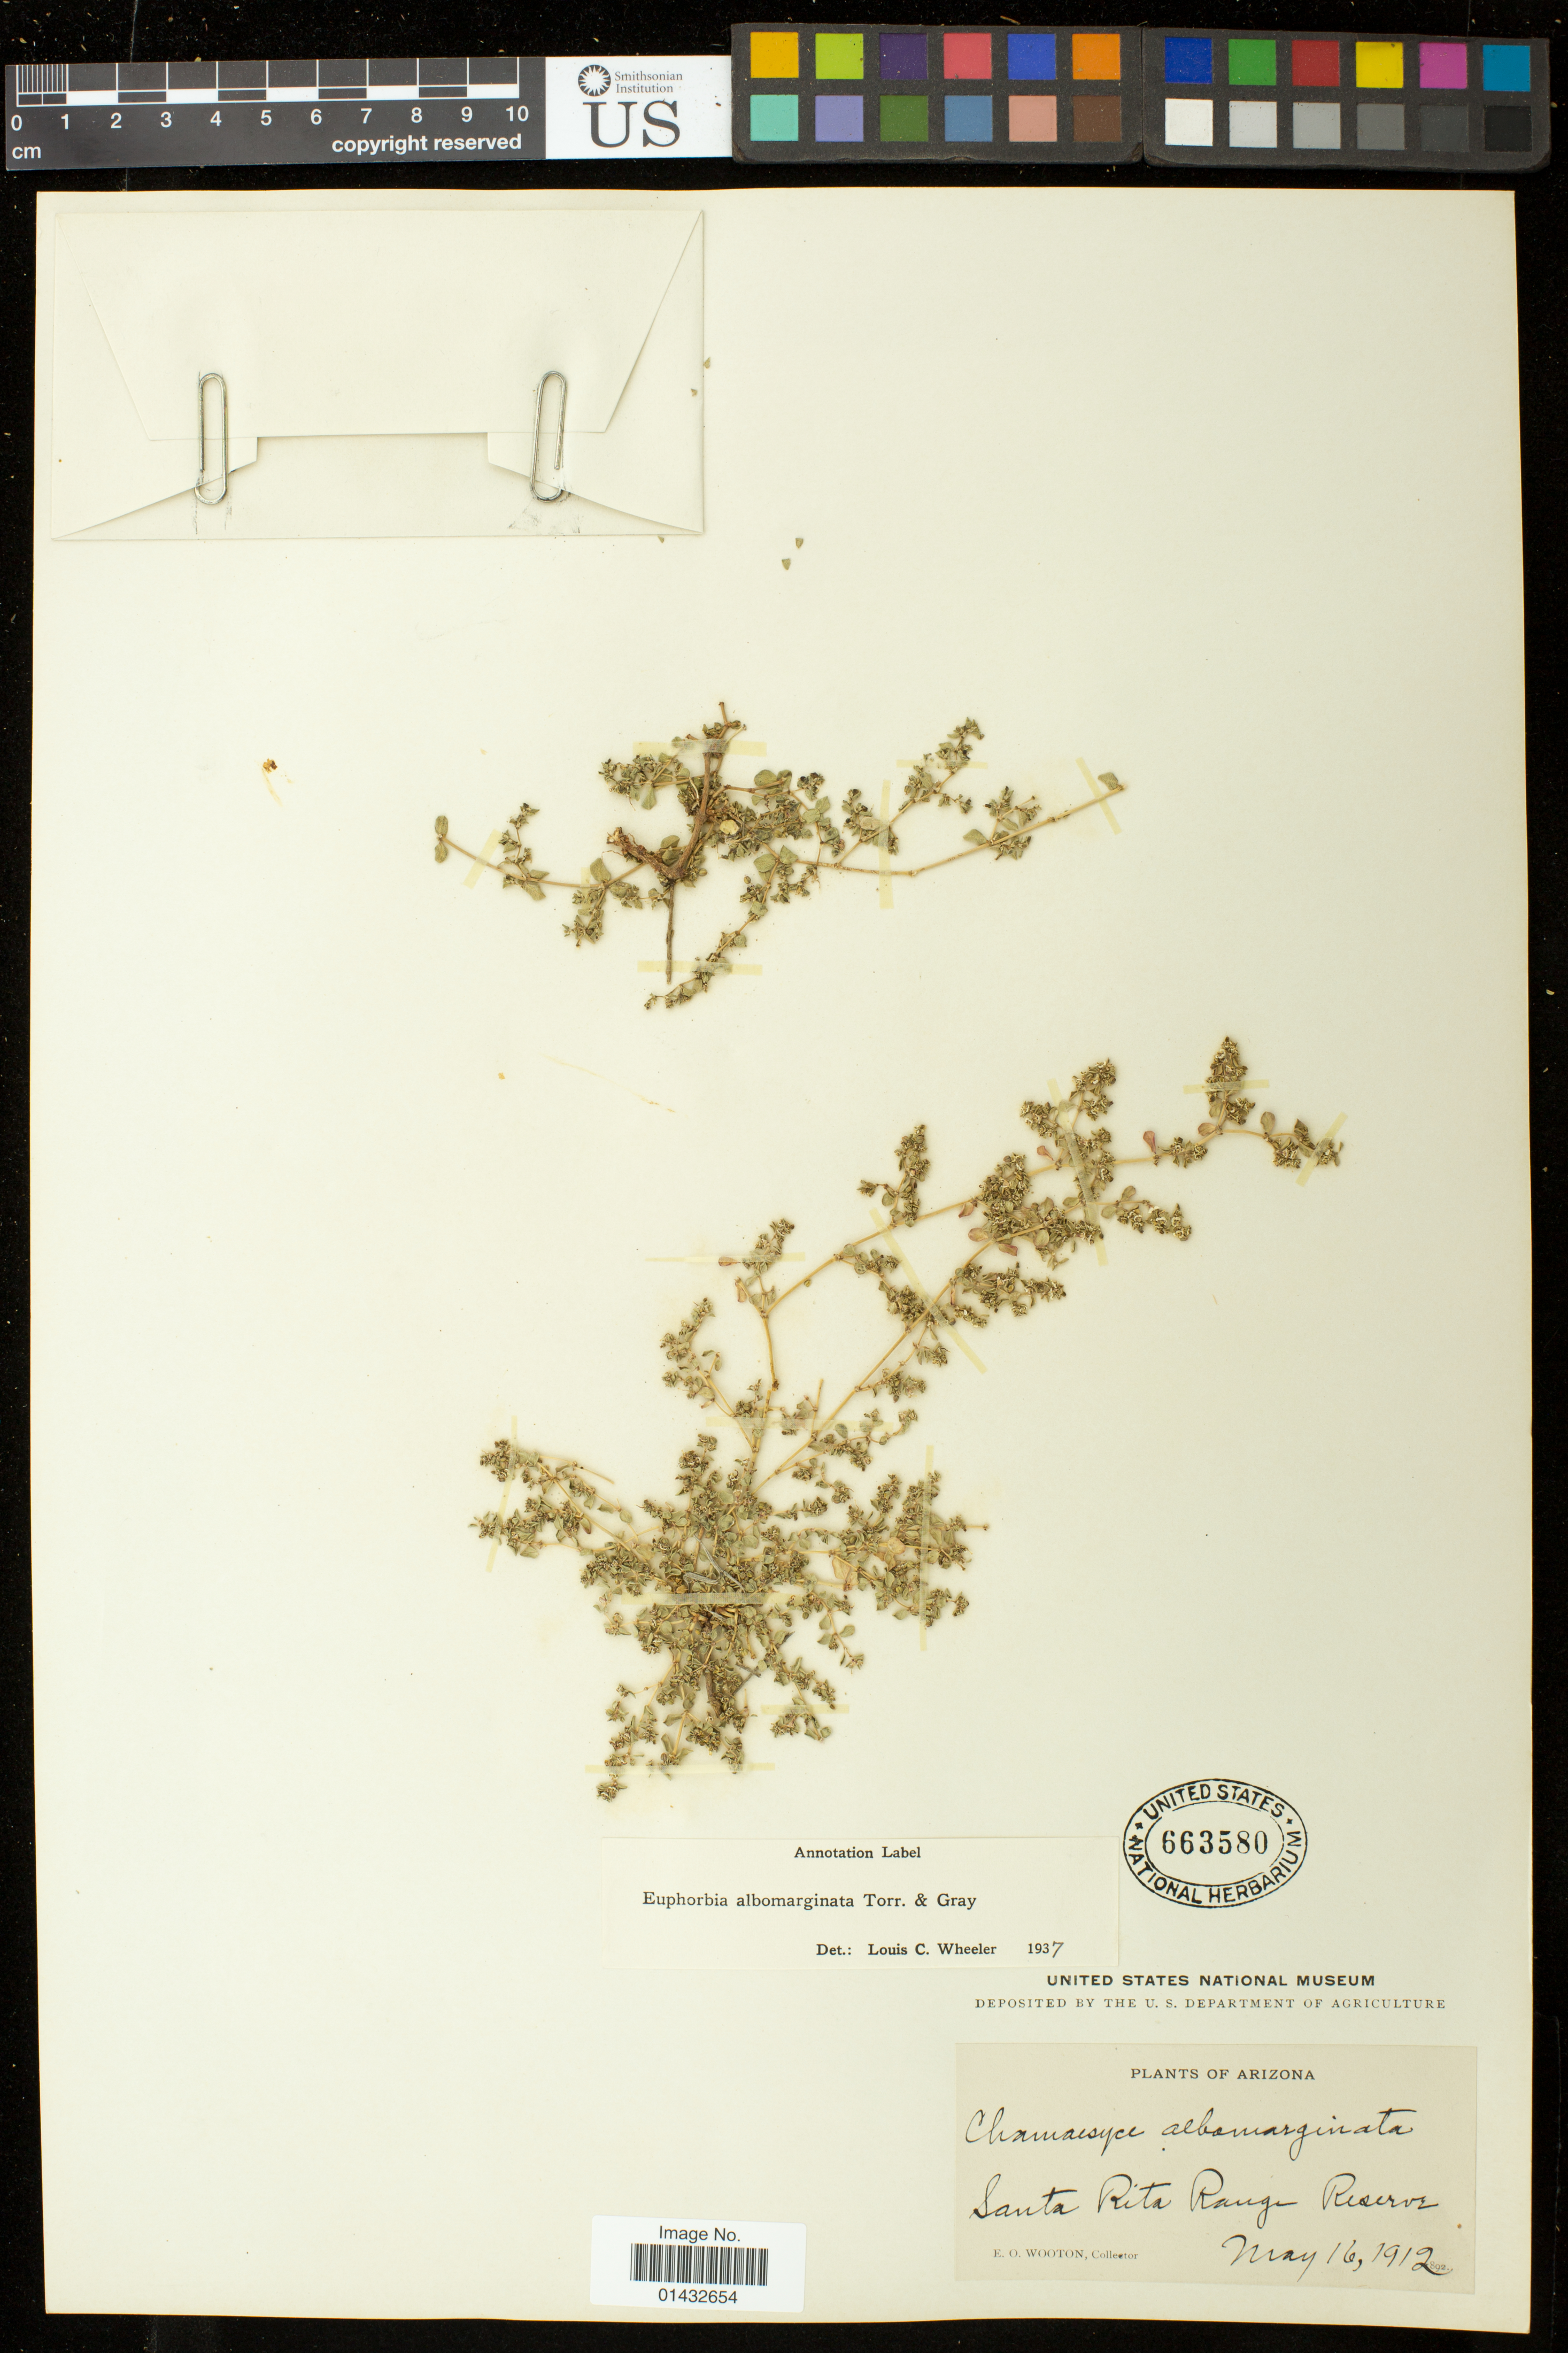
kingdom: Plantae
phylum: Tracheophyta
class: Magnoliopsida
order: Malpighiales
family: Euphorbiaceae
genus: Euphorbia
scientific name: Euphorbia albomarginata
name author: Torr. & A. Gray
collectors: E. O. Wooton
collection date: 1912-05-16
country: United States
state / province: Arizona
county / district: Pima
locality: Santa Rita Range Reserve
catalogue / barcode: US 663580